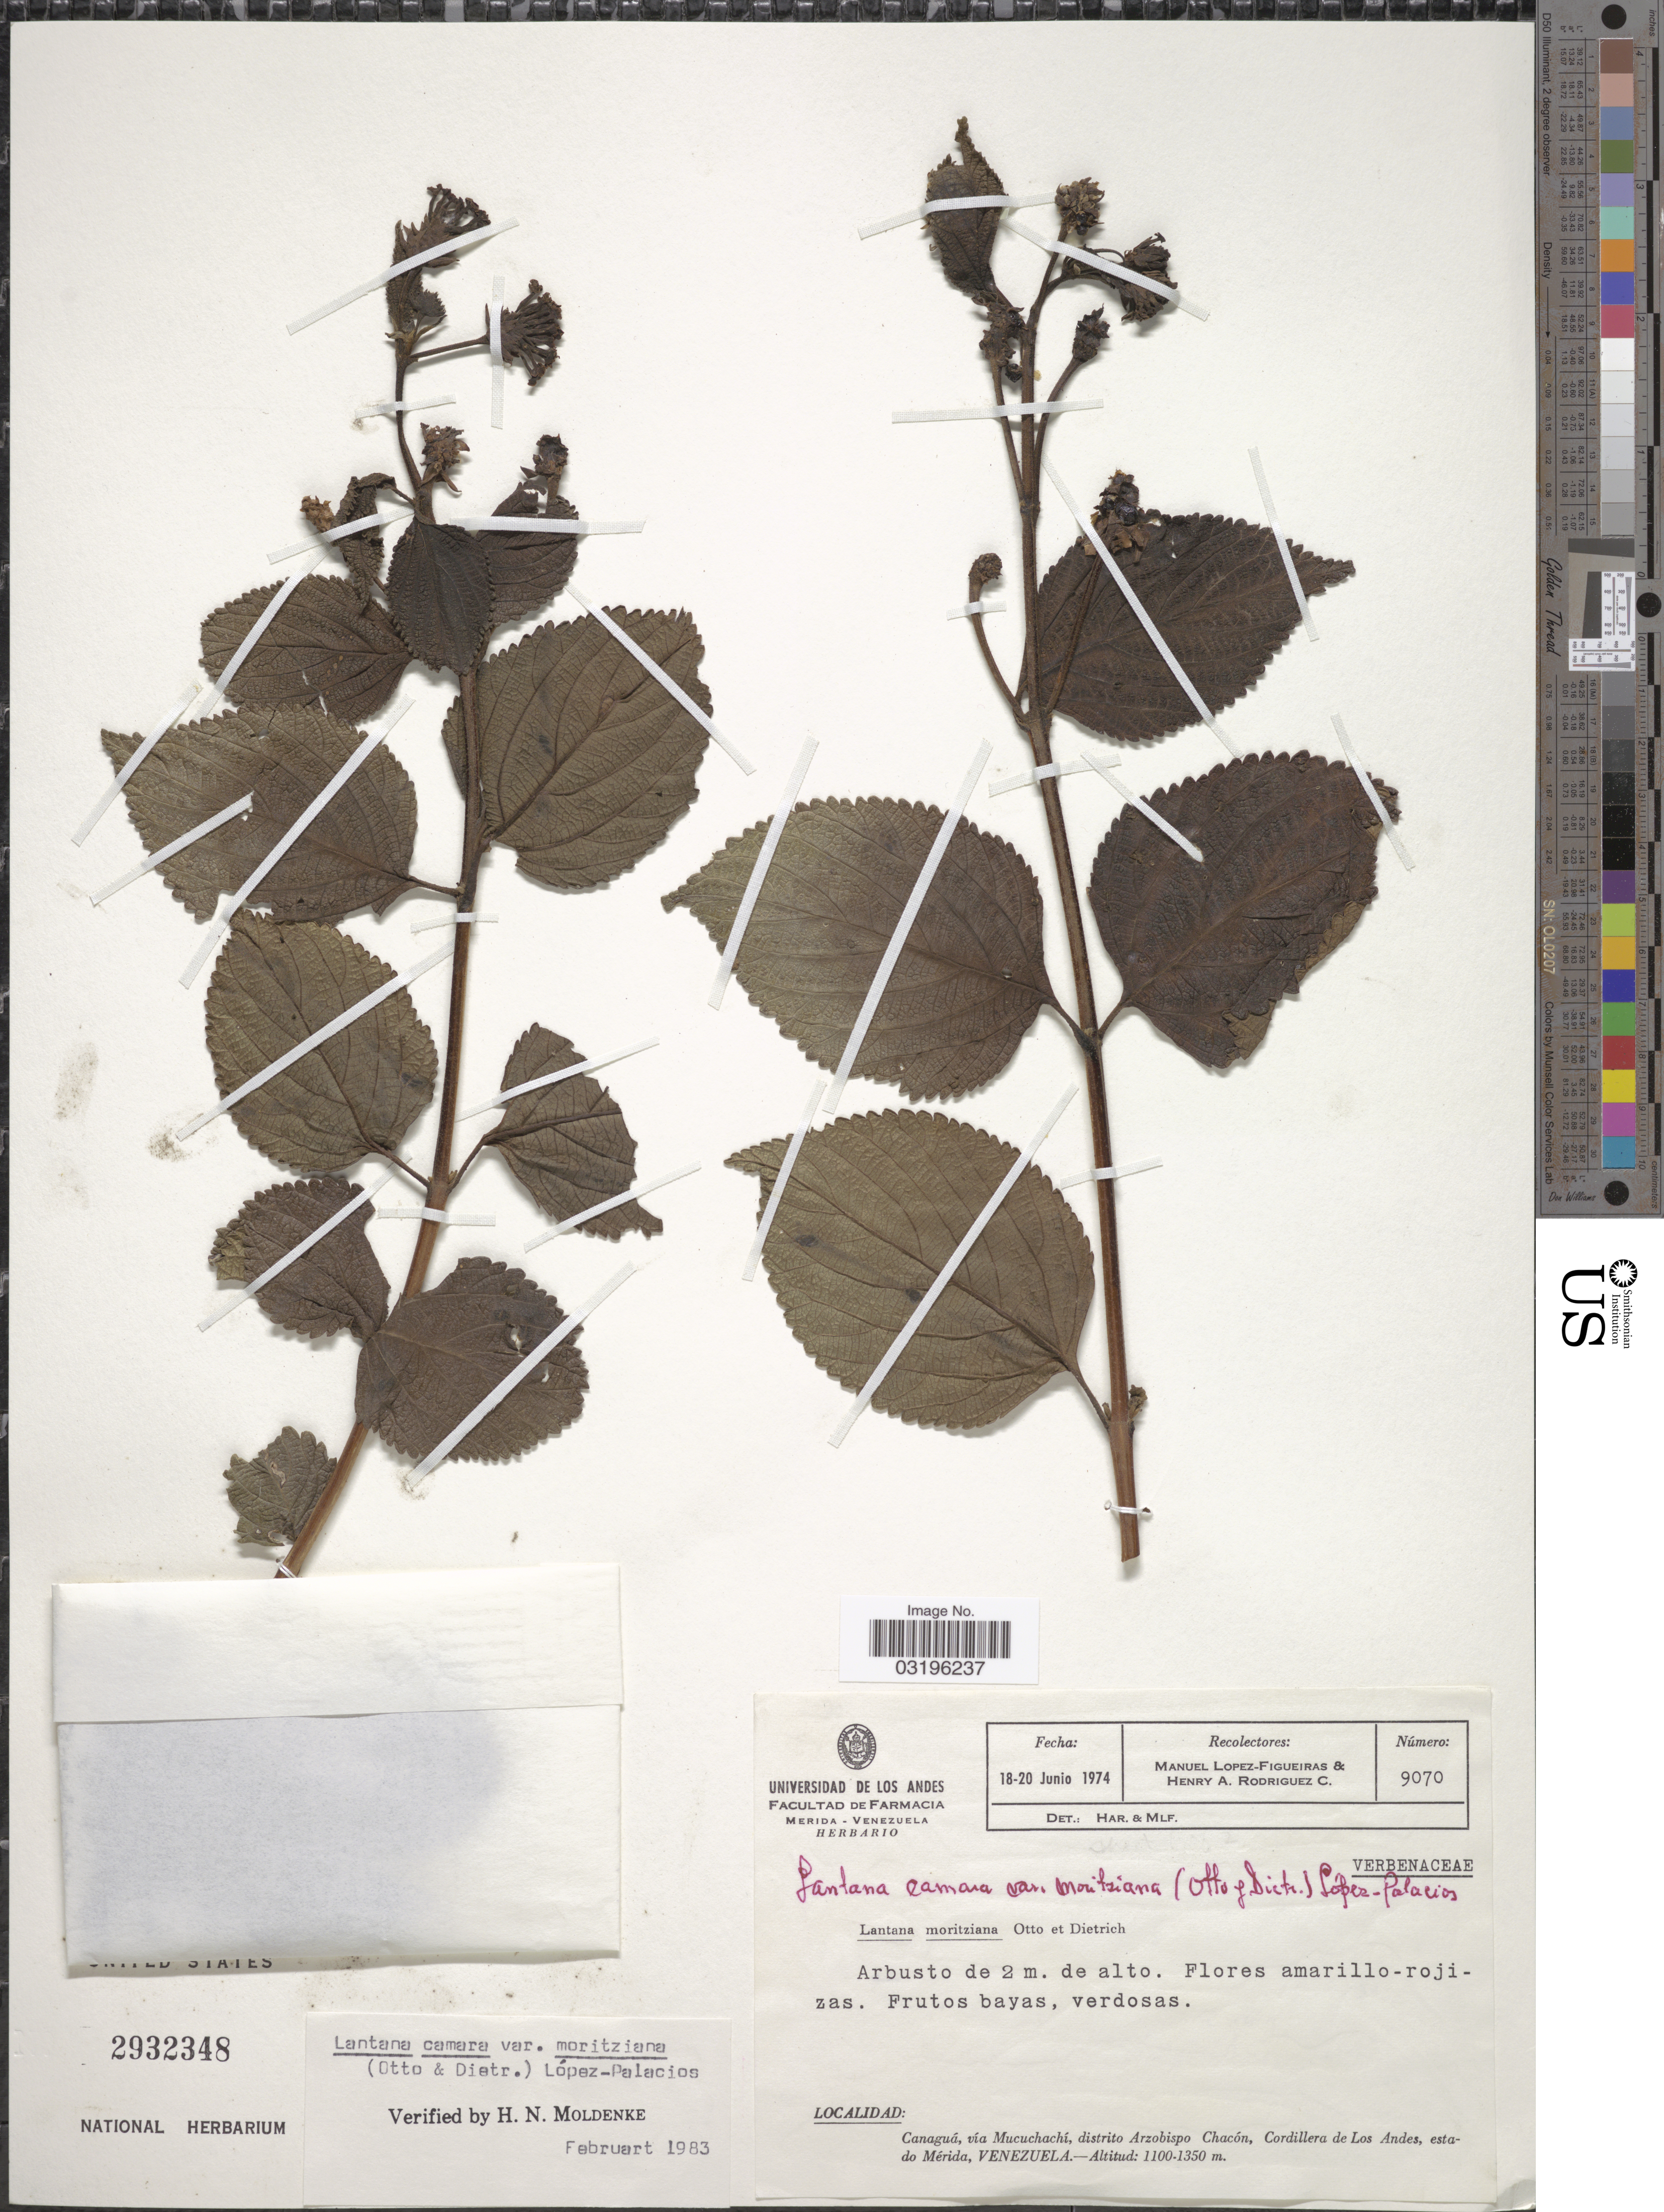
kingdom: Plantae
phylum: Tracheophyta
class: Magnoliopsida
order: Lamiales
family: Verbenaceae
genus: Lantana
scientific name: Lantana camara var. moritziana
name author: (Otto & A. Dietr.) López-Pal.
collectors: M. López Figueiras & H. Rodriguez-Carrasquero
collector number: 9070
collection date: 1974-06-18/1974-06-20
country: Venezuela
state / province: Mérida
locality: Canaguá, via Mucuchachí, distrito Arzobispo Chacón, Cordillera de Los Andes.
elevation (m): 1100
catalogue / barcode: US 2932348